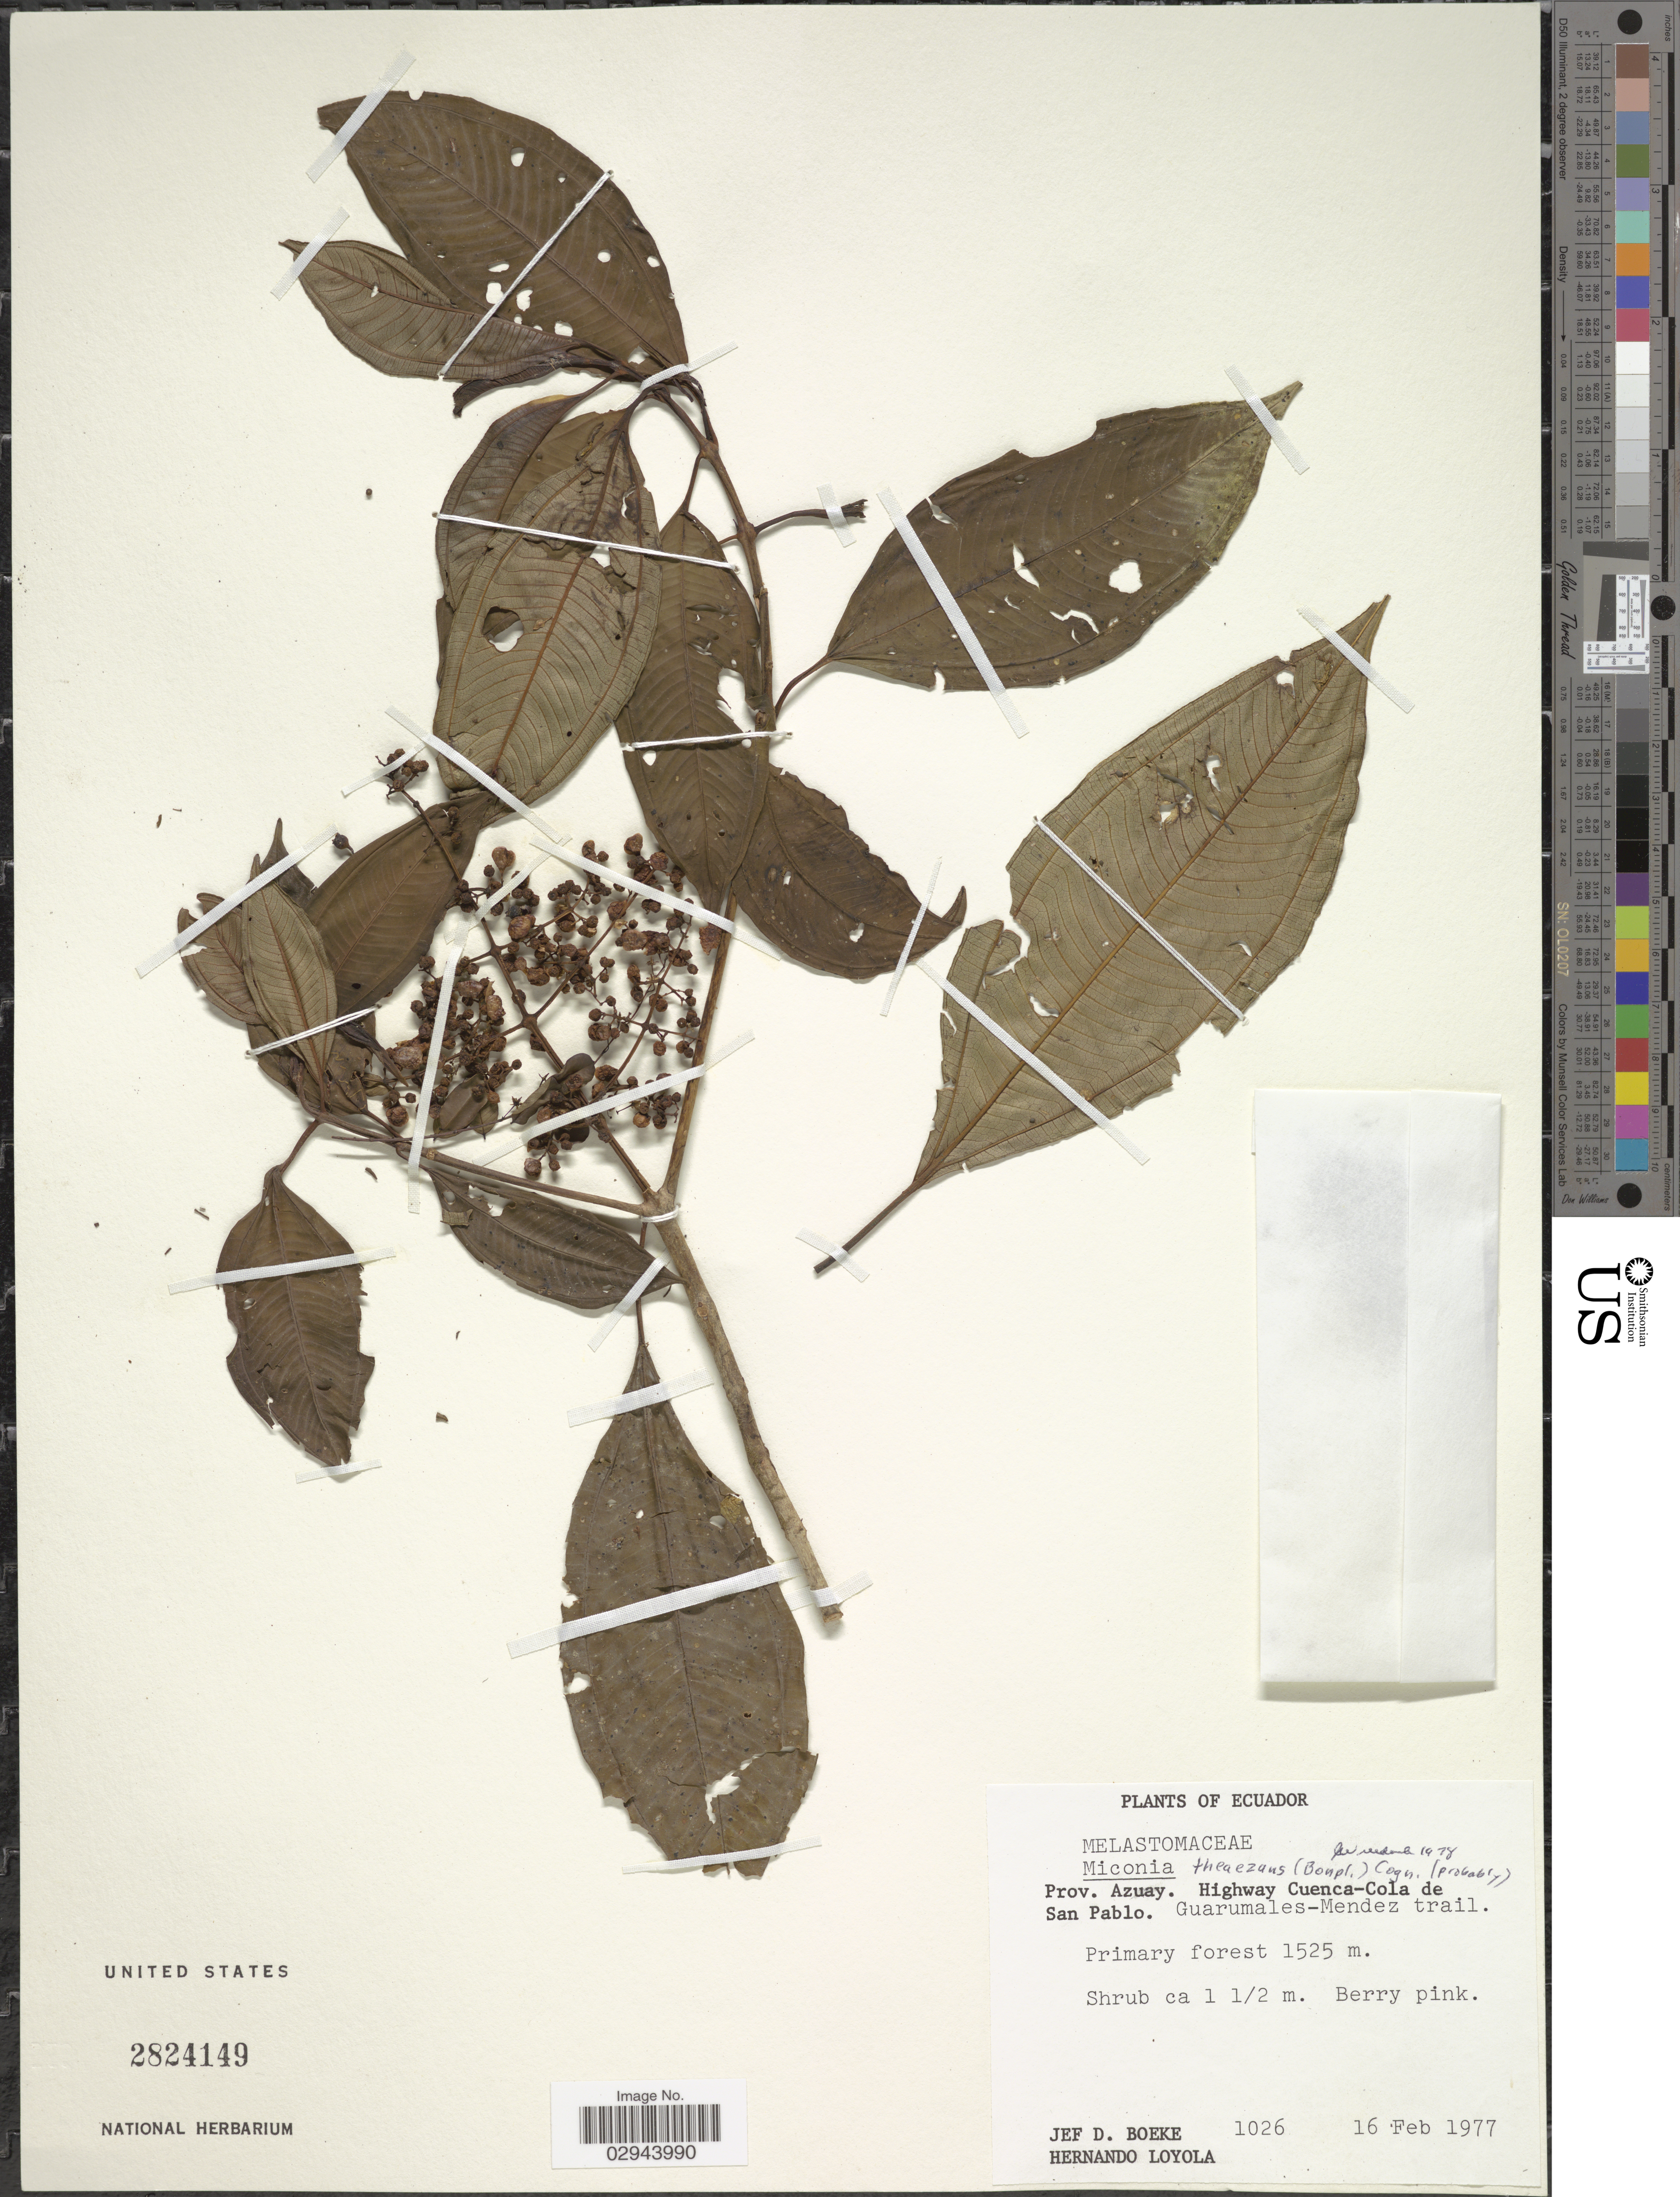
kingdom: Plantae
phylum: Tracheophyta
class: Magnoliopsida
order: Myrtales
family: Melastomataceae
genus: Miconia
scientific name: Miconia theizans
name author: (Bonpl.) Cogn.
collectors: J. Boeke & H. Loyola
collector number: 1026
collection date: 1977-02-16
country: Ecuador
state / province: Azuay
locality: Highway Cuenca-Cola de San Pablo, Guarumales-Mendez trail.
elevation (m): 1525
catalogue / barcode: US 2824149